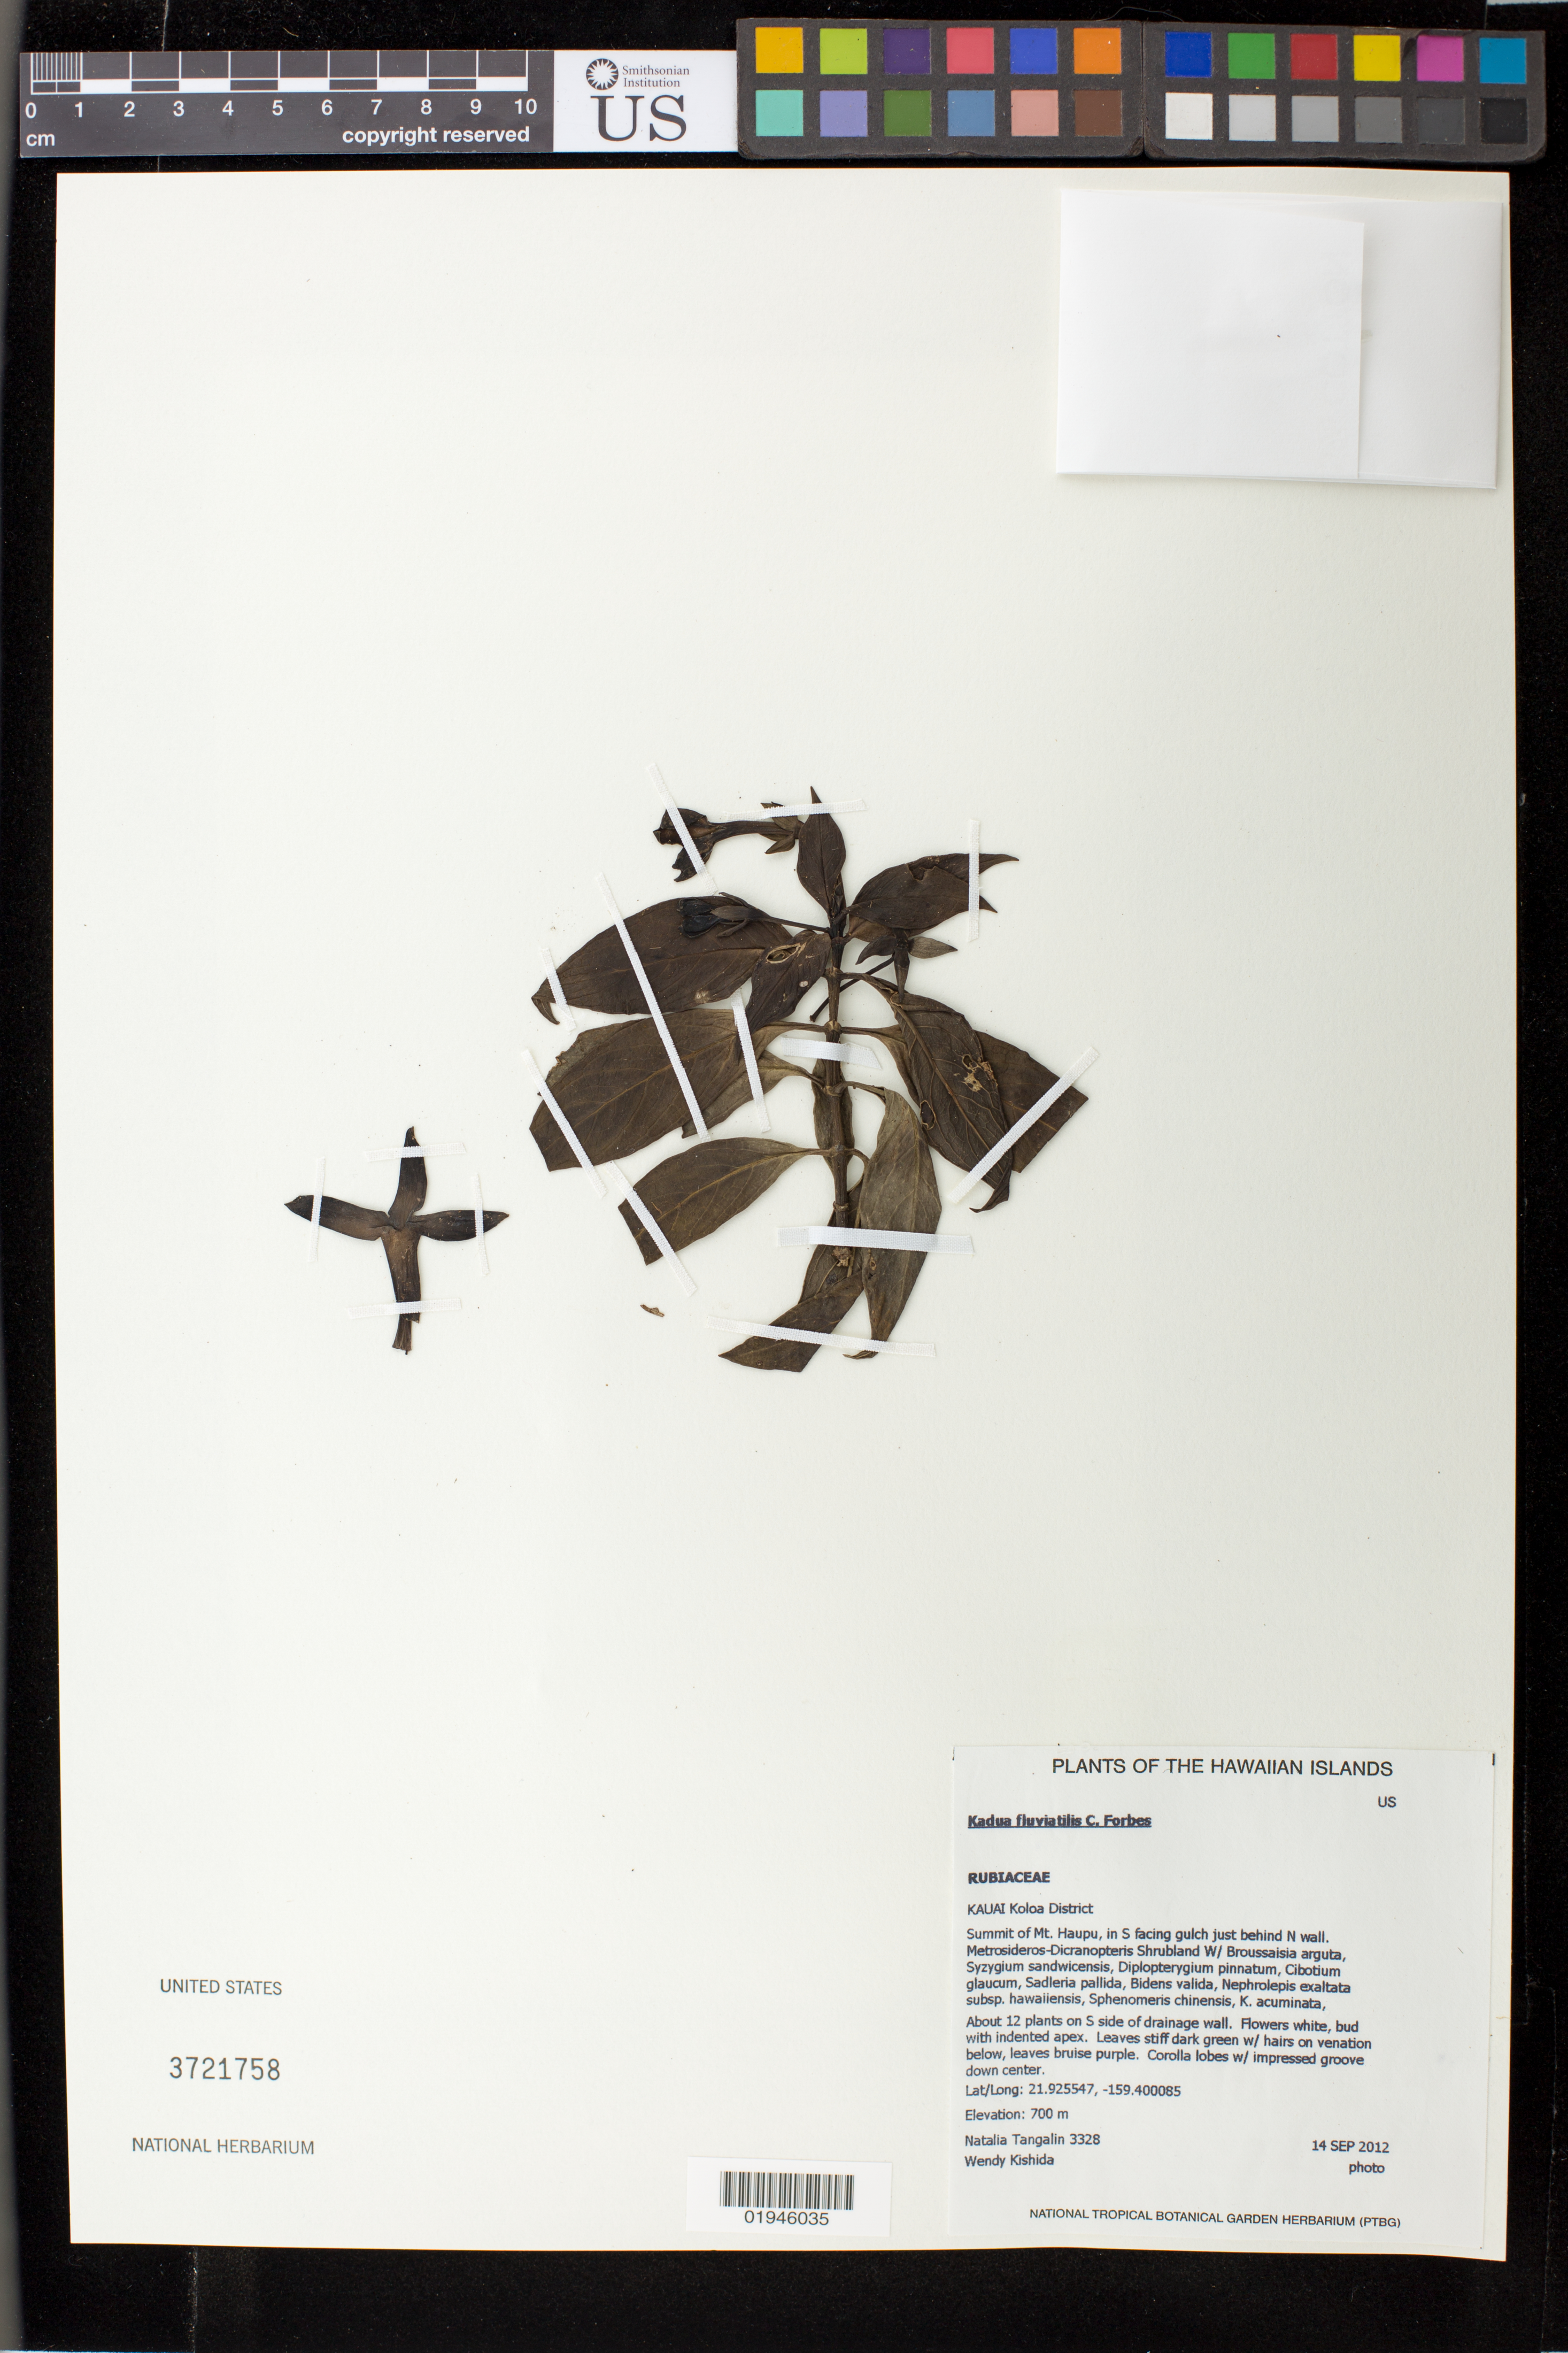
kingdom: Plantae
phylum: Tracheophyta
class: Magnoliopsida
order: Gentianales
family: Rubiaceae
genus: Kadua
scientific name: Kadua fluviatilis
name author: C.N. Forbes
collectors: N. Tangalin & W. Kishida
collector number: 3328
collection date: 2012-09-14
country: United States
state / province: Hawaii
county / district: Kauai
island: Kaua'i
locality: Koloa District, summit of Mt. Haupu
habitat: On drainage wall in shrubland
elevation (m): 700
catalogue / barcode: US 3721758